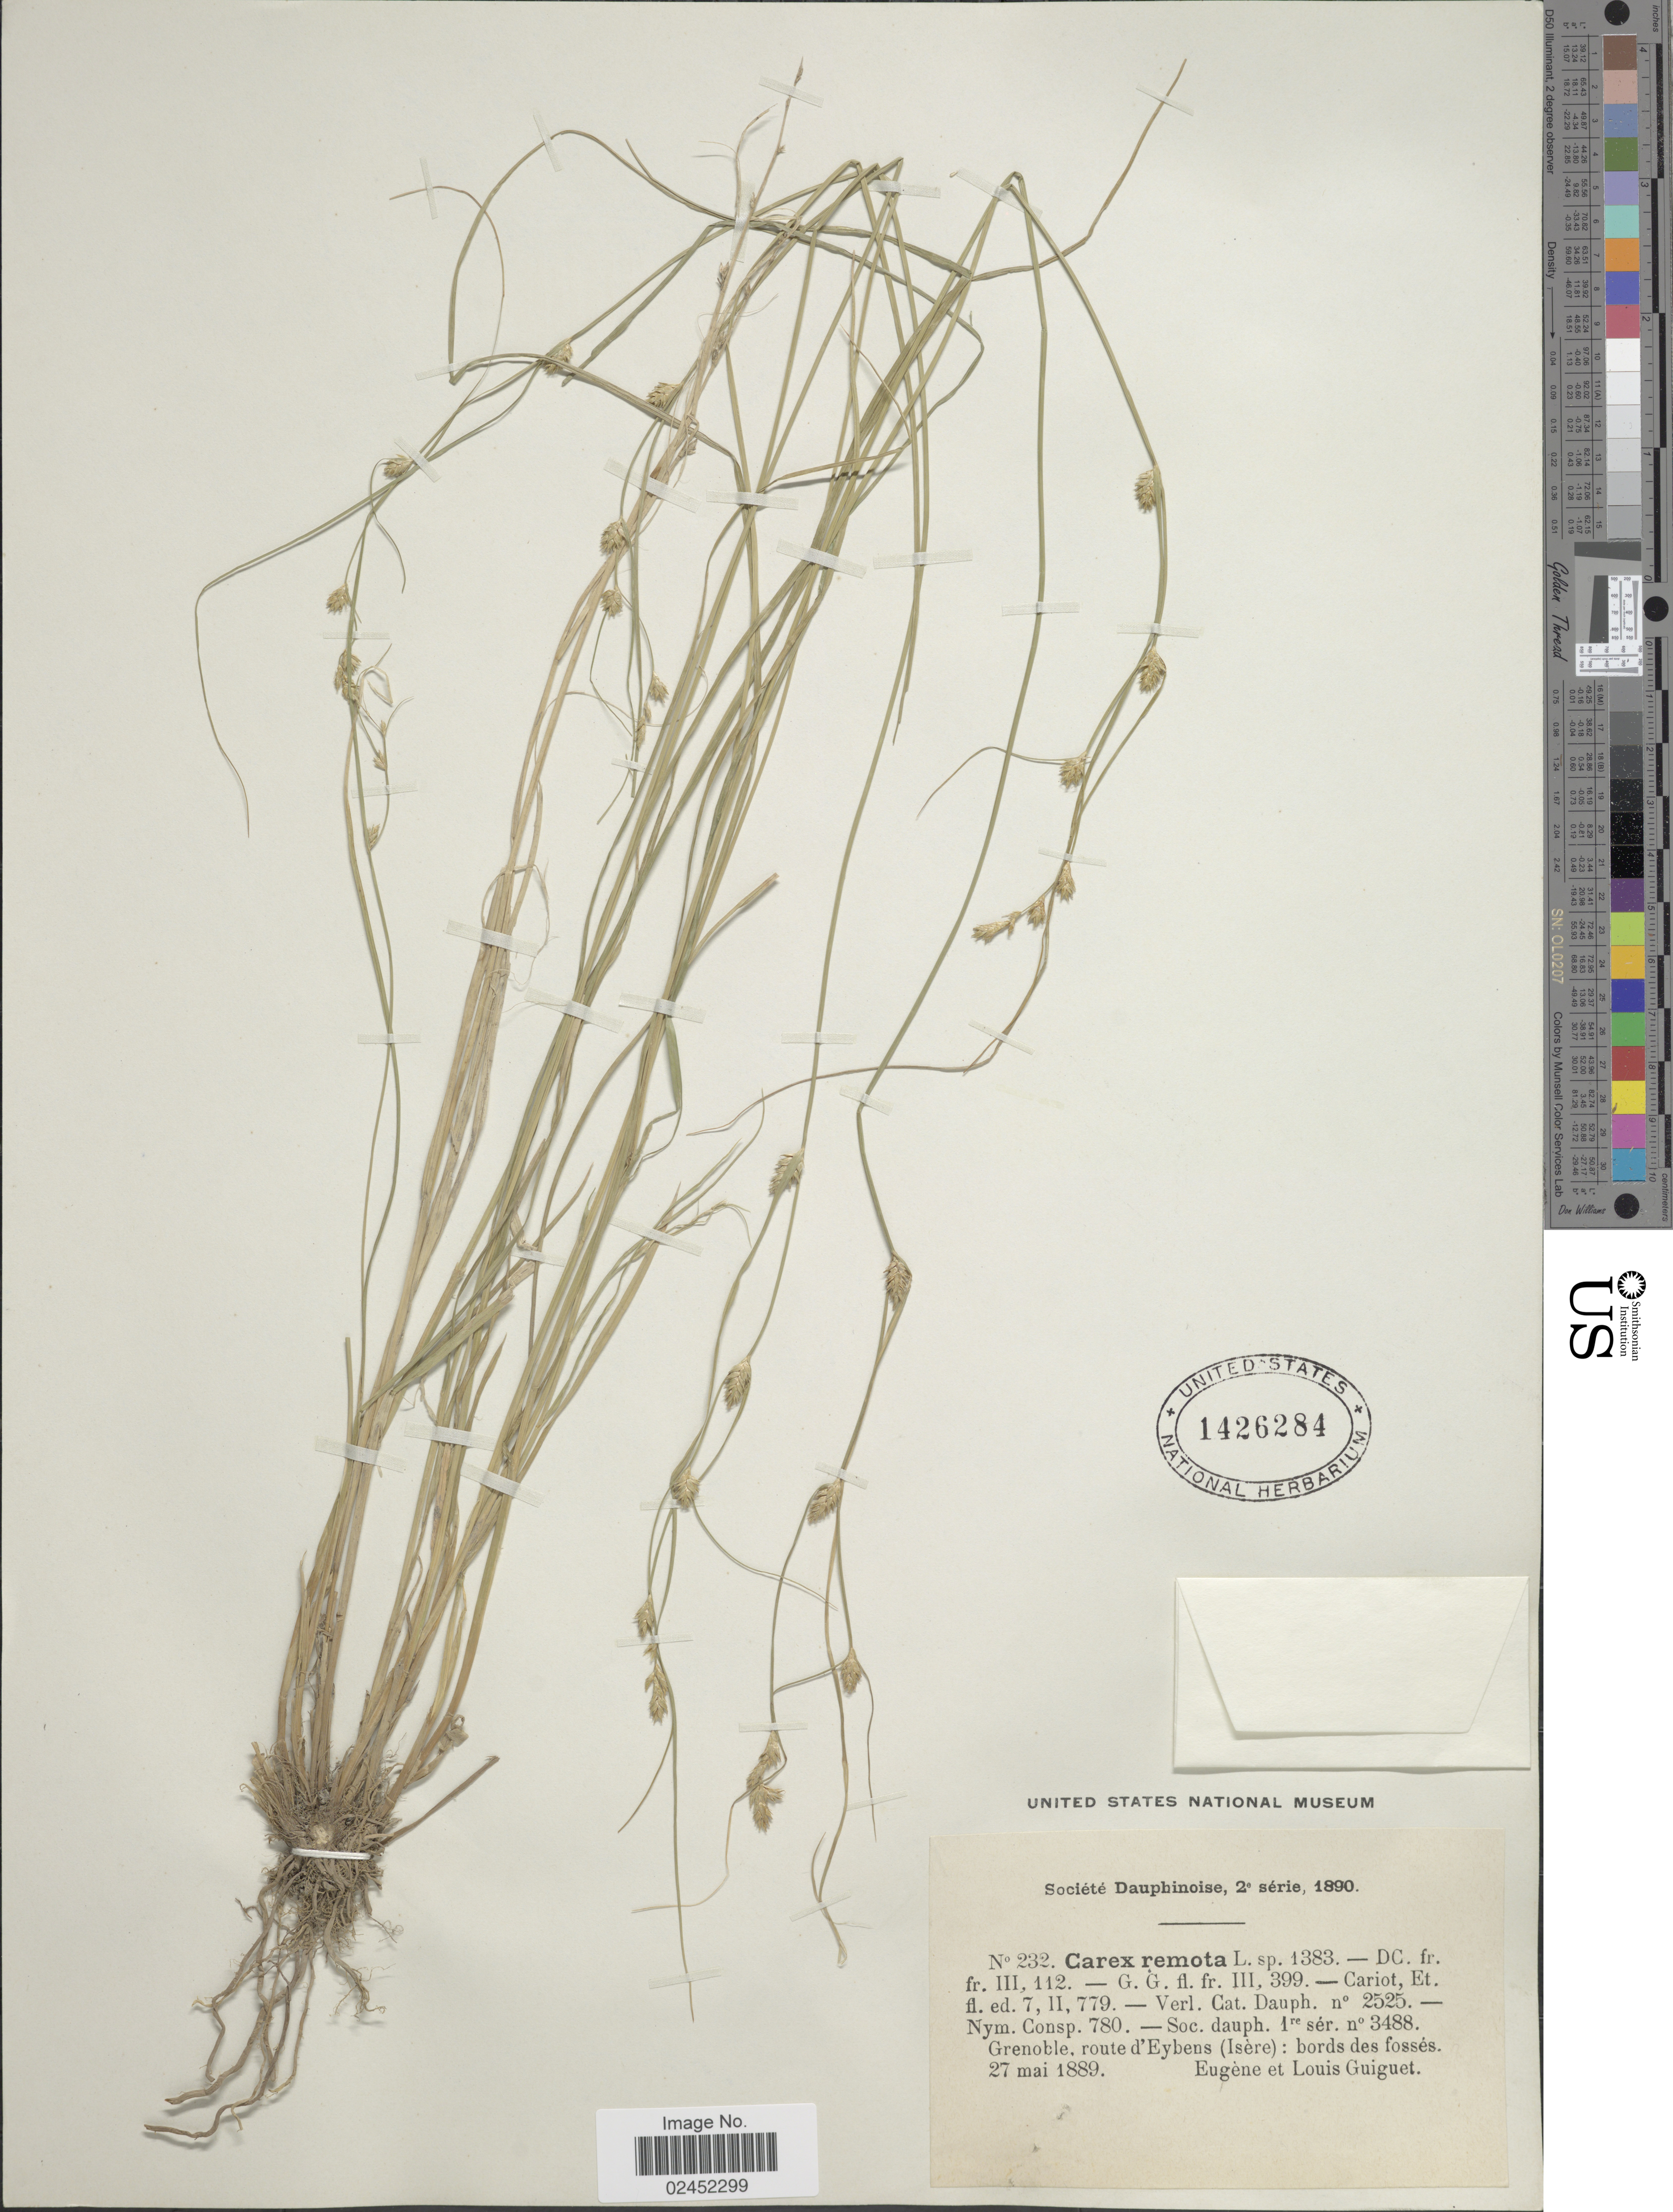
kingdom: Plantae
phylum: Tracheophyta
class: Liliopsida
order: Poales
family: Cyperaceae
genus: Carex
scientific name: Carex remota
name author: L.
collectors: Eugene & L. Guiguet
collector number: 232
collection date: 1889-05-27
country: France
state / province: Auvergne-Rhône-Alpes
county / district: Isère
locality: Societe Dauphinoise, Grenoble, route d'Eybens (Isere): bords des fosses. Societe Dauphinoise.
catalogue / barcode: US 1426284